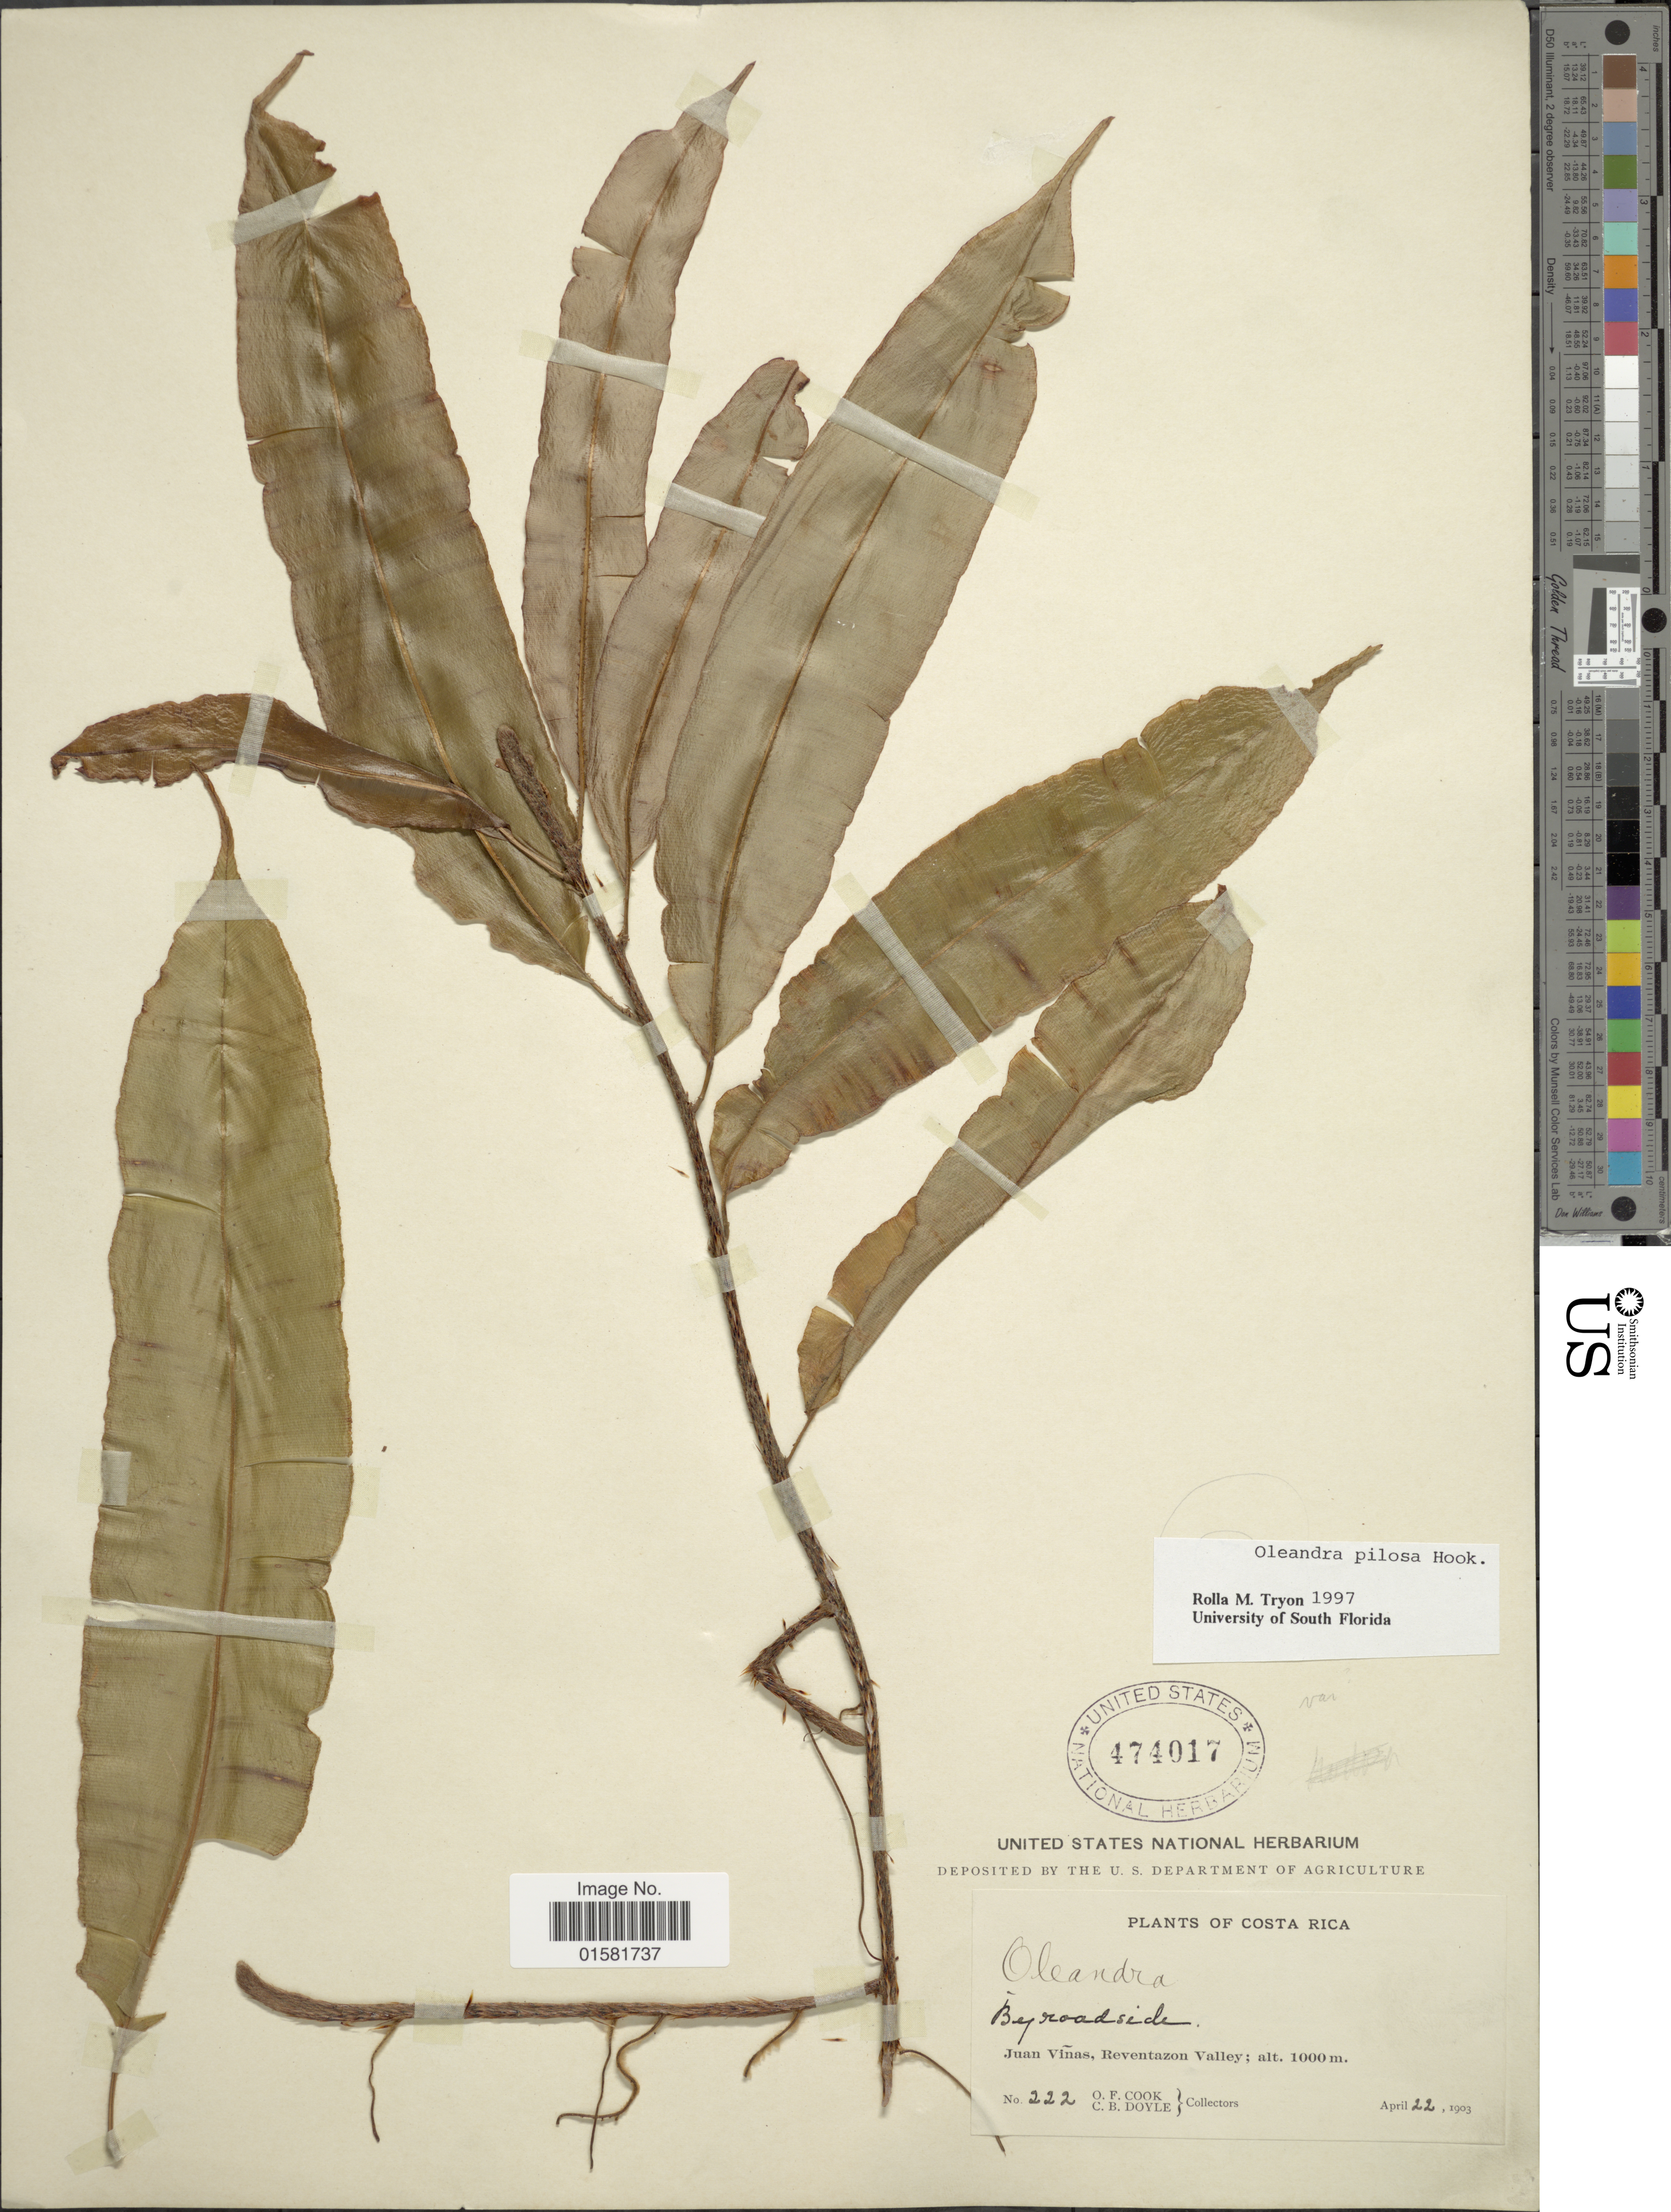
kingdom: Plantae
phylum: Tracheophyta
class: Polypodiopsida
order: Polypodiales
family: Oleandraceae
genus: Oleandra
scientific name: Oleandra pilosa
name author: Hook.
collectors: O. F. Cook & C. Doyle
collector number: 222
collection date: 1903-04-22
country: Costa Rica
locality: Costa Rica, Juan Viñas, Reventazon Valley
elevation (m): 1000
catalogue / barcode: US 474017